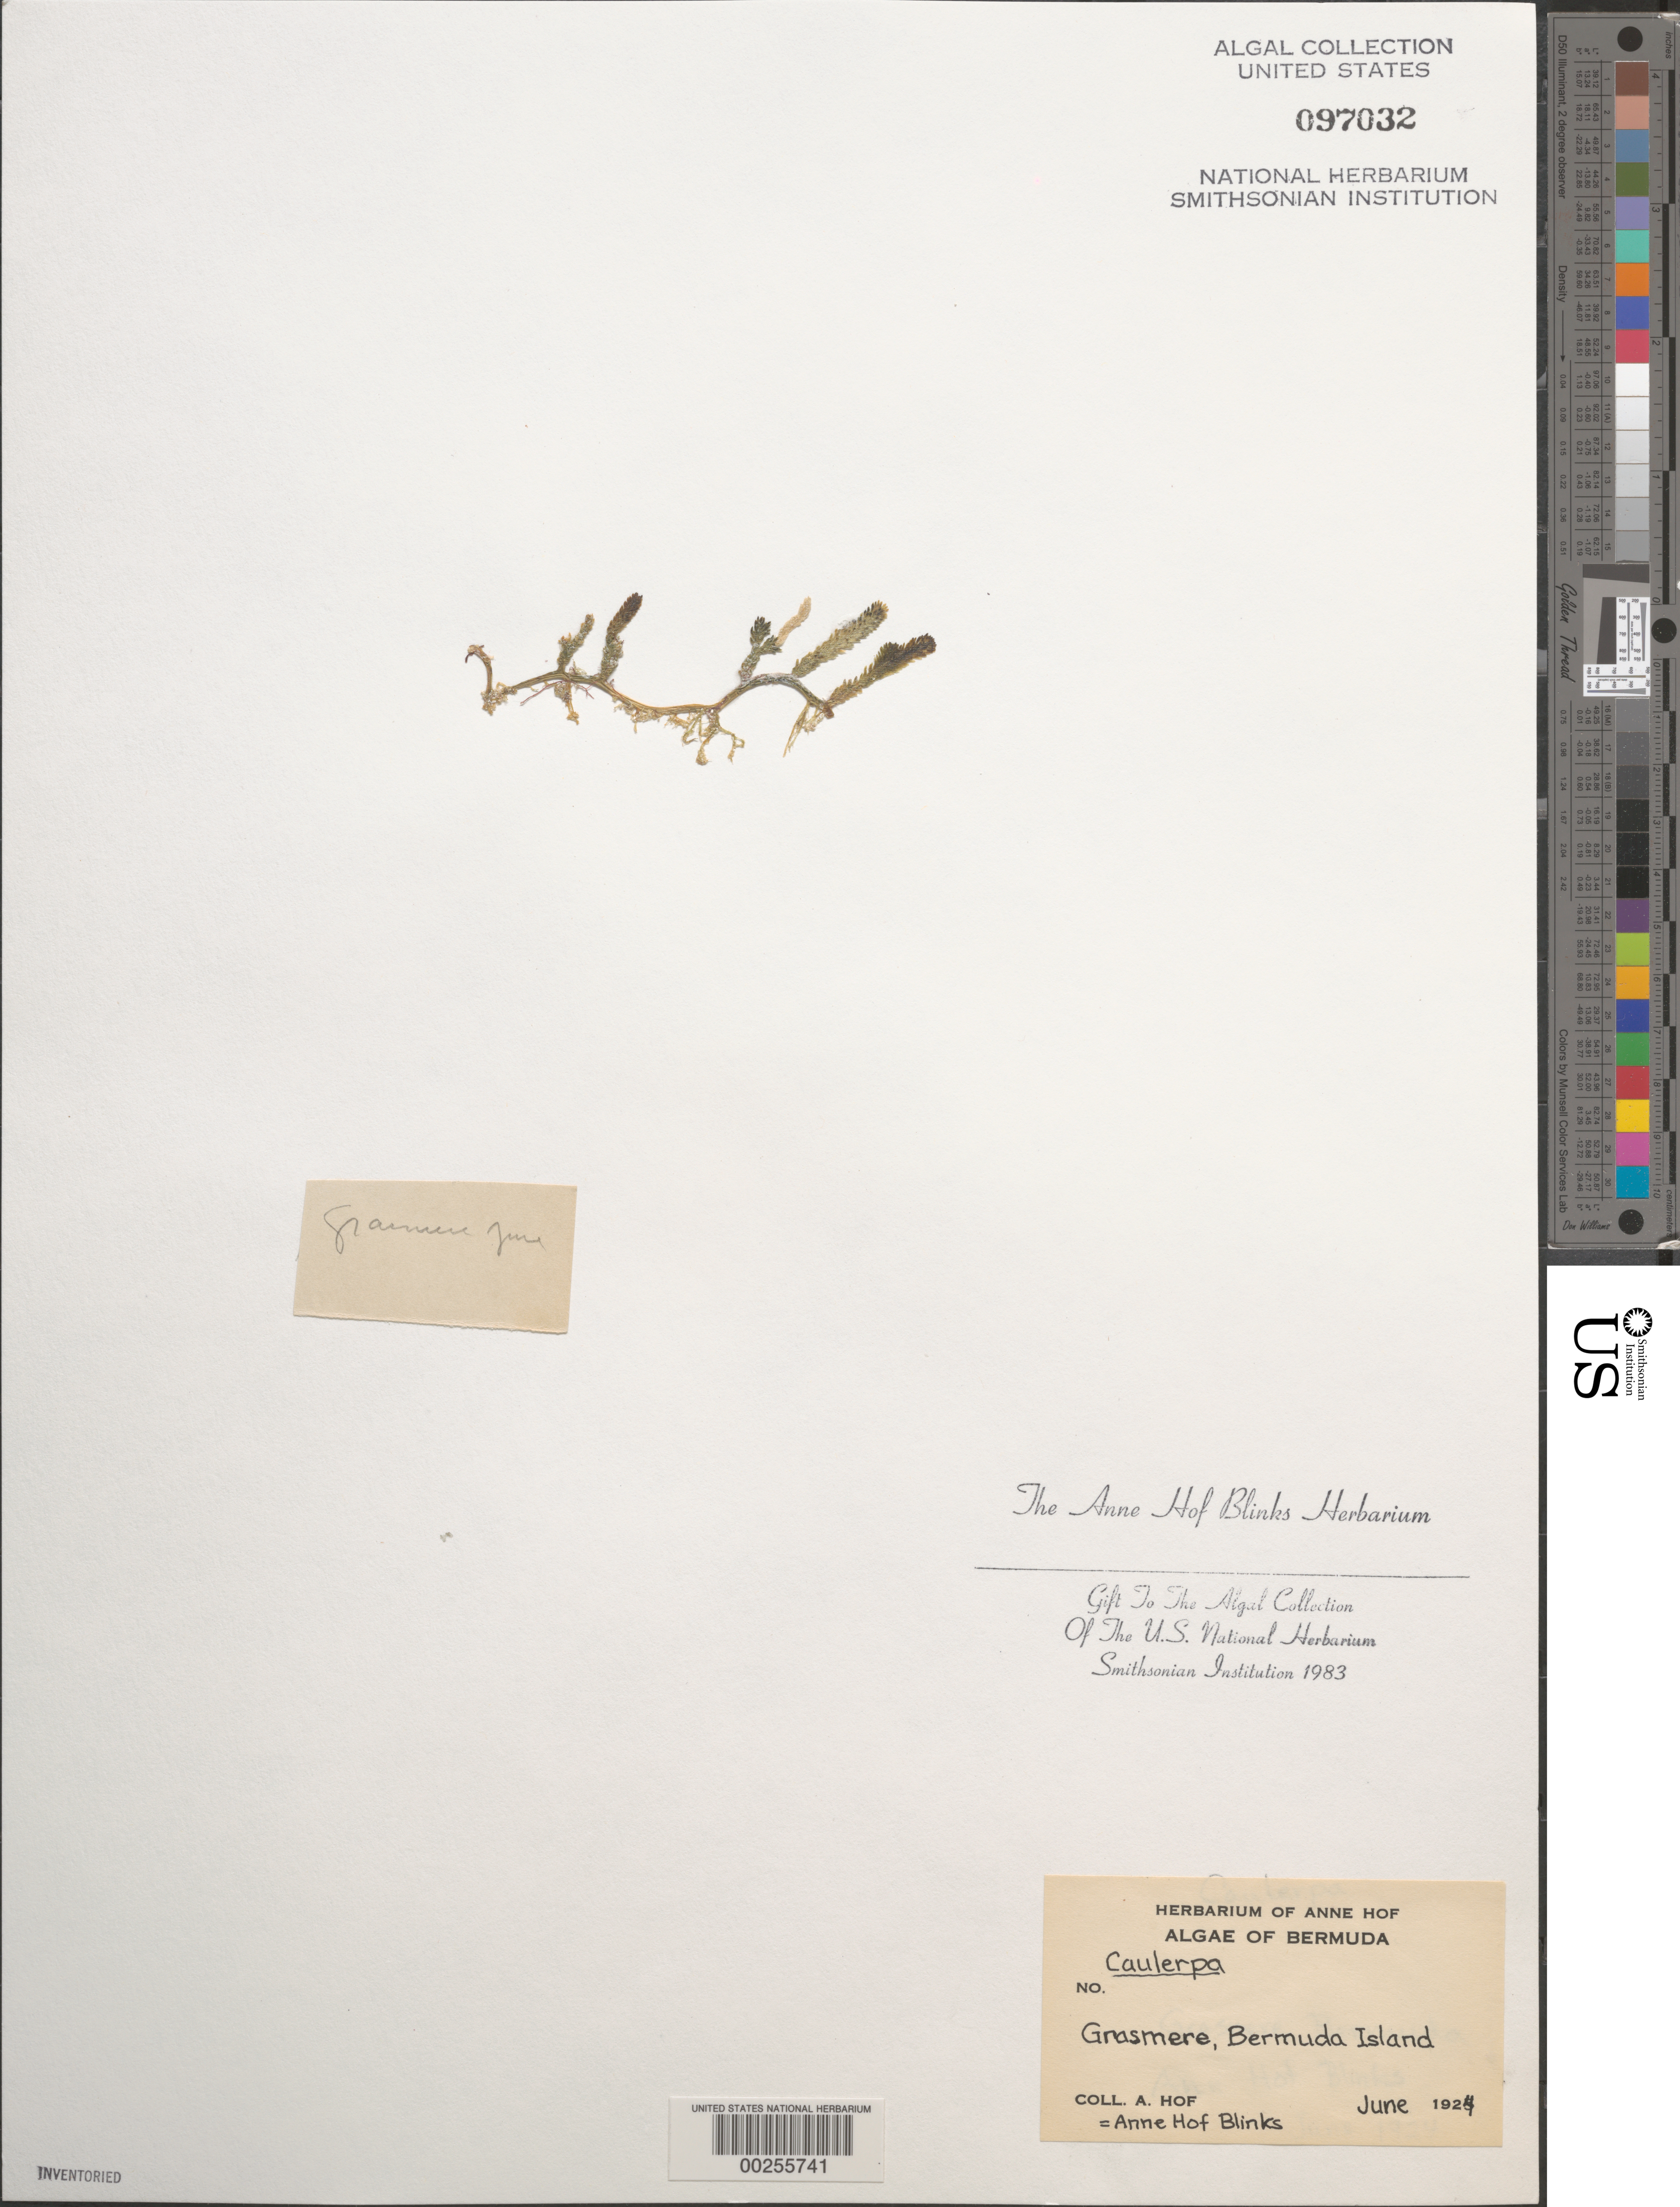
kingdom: Plantae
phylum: Chlorophyta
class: Ulvophyceae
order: Bryopsidales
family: Caulerpaceae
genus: Caulerpa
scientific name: Caulerpa sp.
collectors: A. Blinks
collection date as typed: Jun 1924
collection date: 1924-06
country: Bermuda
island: Bermuda Island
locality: Grasmere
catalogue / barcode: US 97032